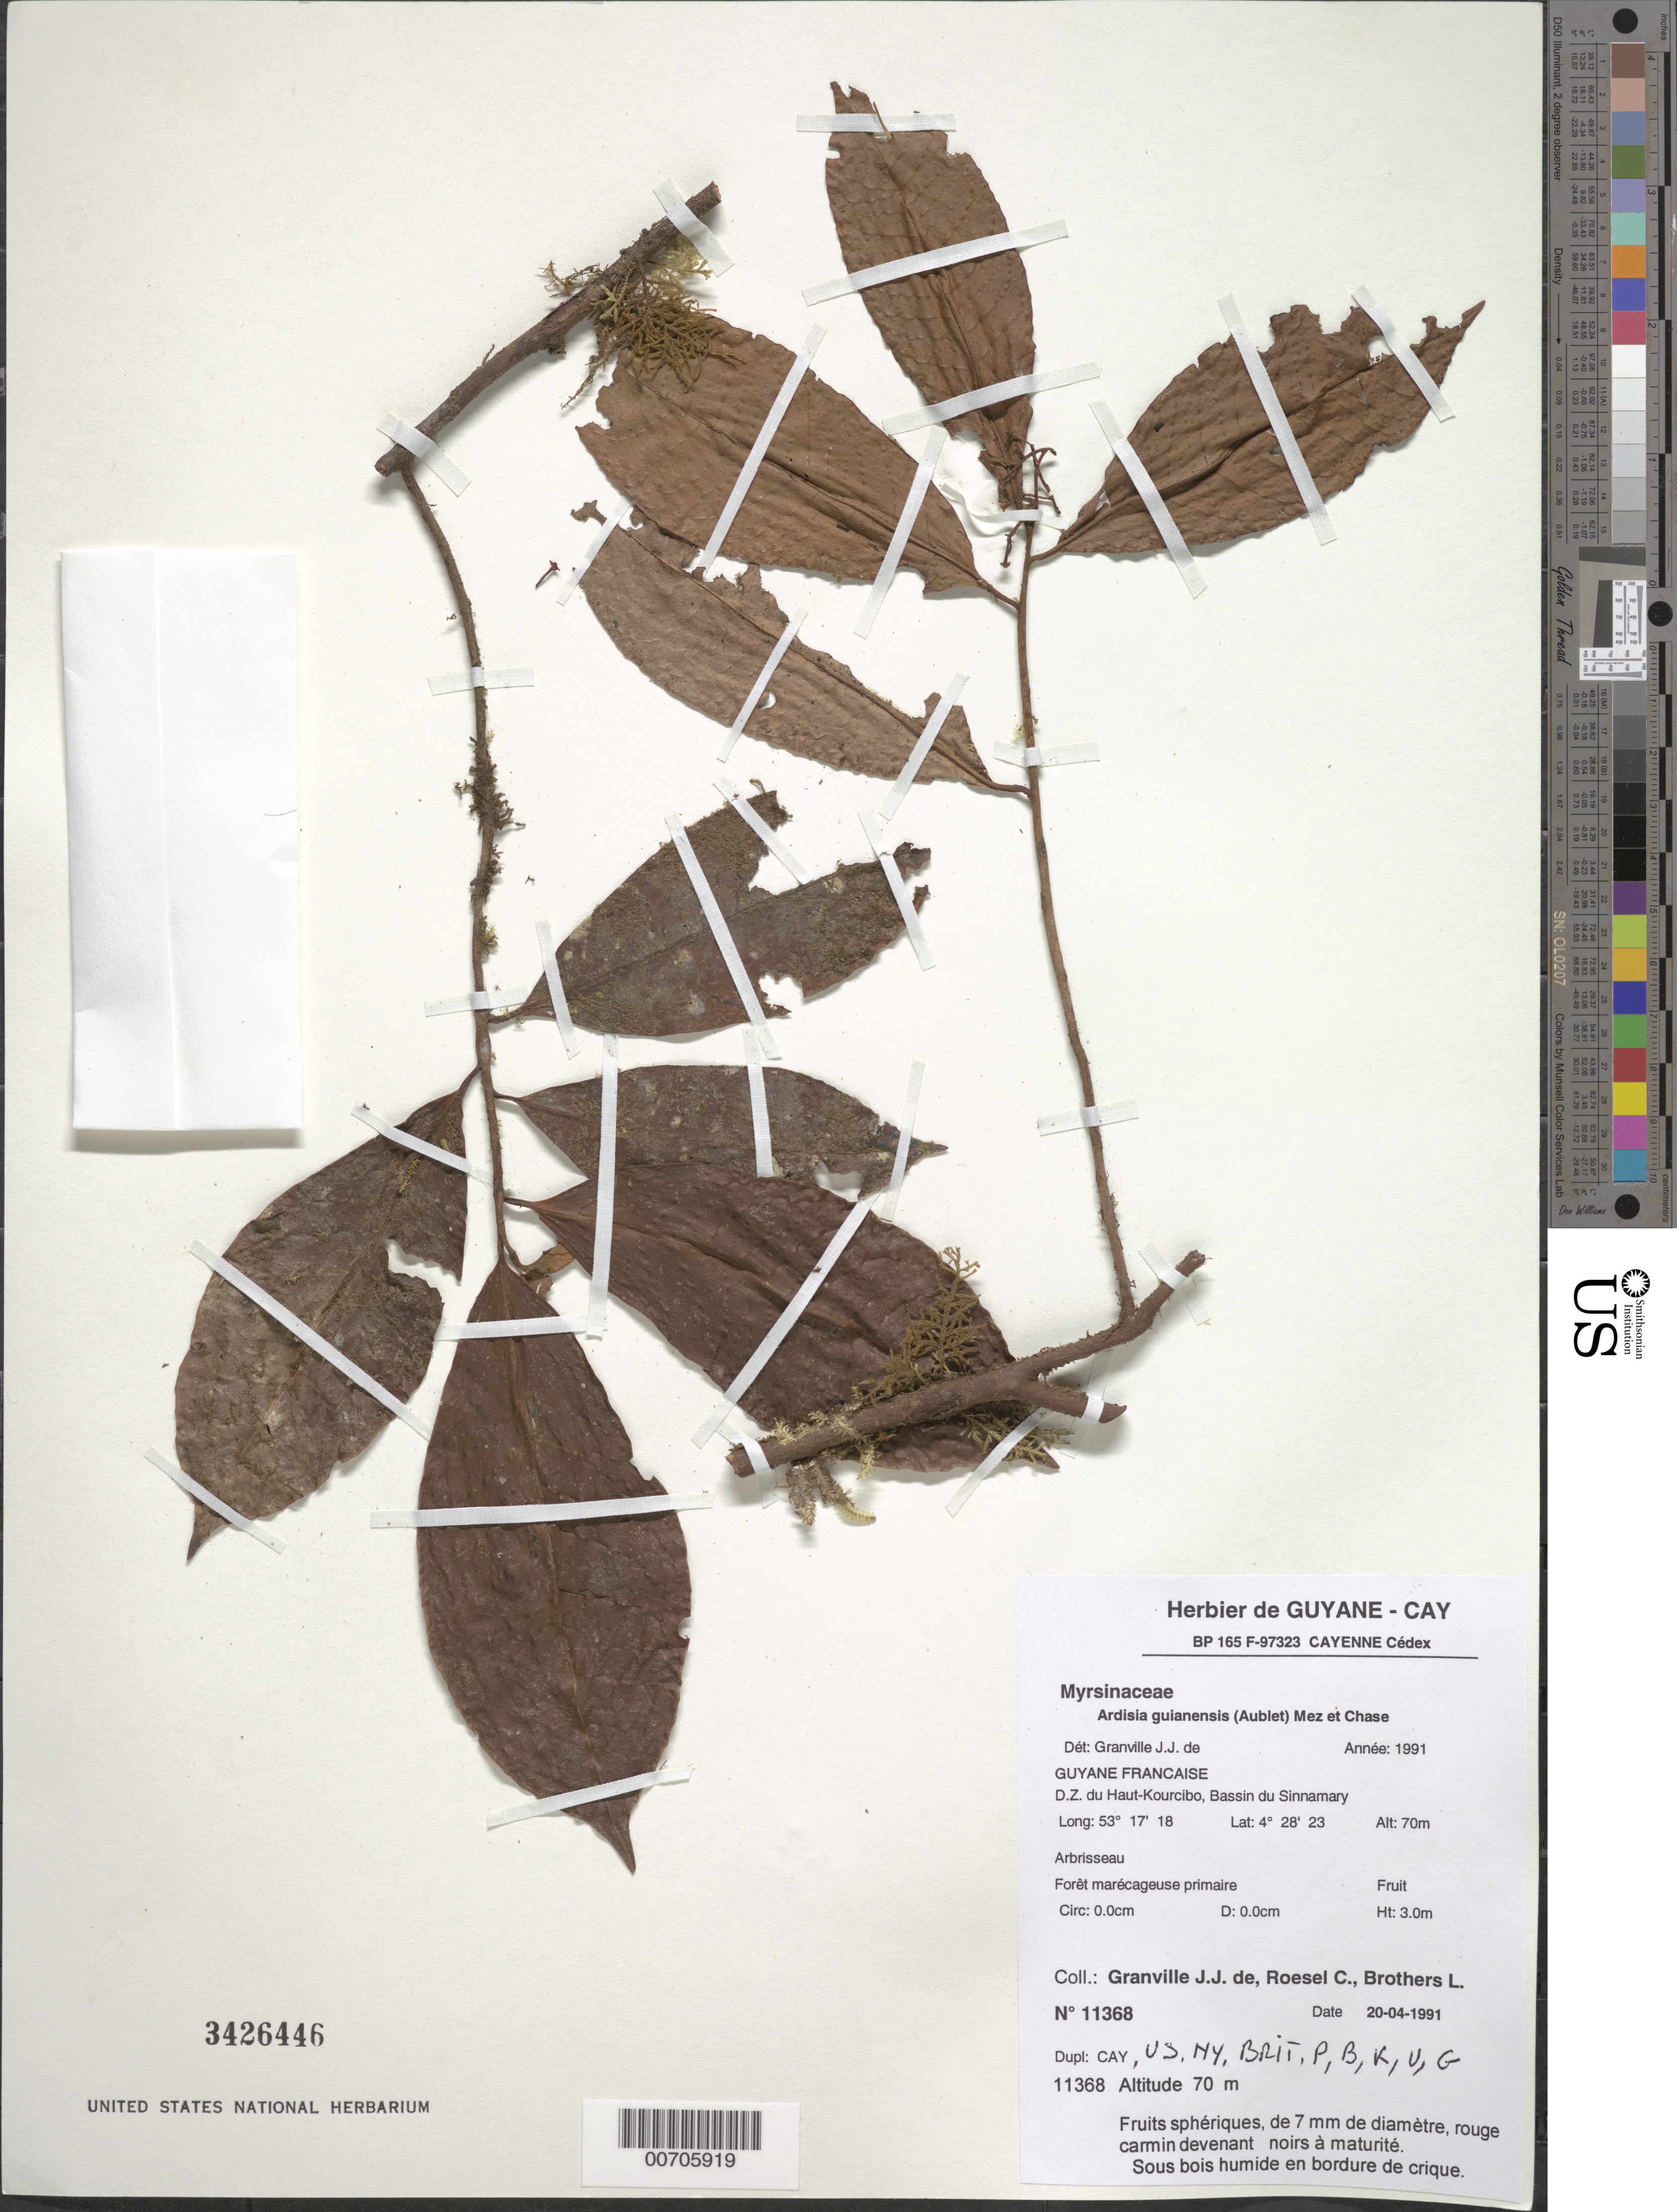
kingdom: Plantae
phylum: Tracheophyta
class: Magnoliopsida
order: Ericales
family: Primulaceae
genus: Ardisia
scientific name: Ardisia guianensis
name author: (Aubl.) Mez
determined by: Granville, J. J. de, (CAY), Institut de Recherche pour le Developpement (IRD) (FRENCH GUIANA)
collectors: J.-J. de Granville, C. S. Roesel & L. Brothers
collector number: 11368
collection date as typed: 20-Apr-91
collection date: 1991-04-20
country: French Guiana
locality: D.Z. du Haut-Kourcibo, Bassin du Sinnamary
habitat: Forêt marécageuse primaire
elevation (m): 70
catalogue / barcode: US 3426446